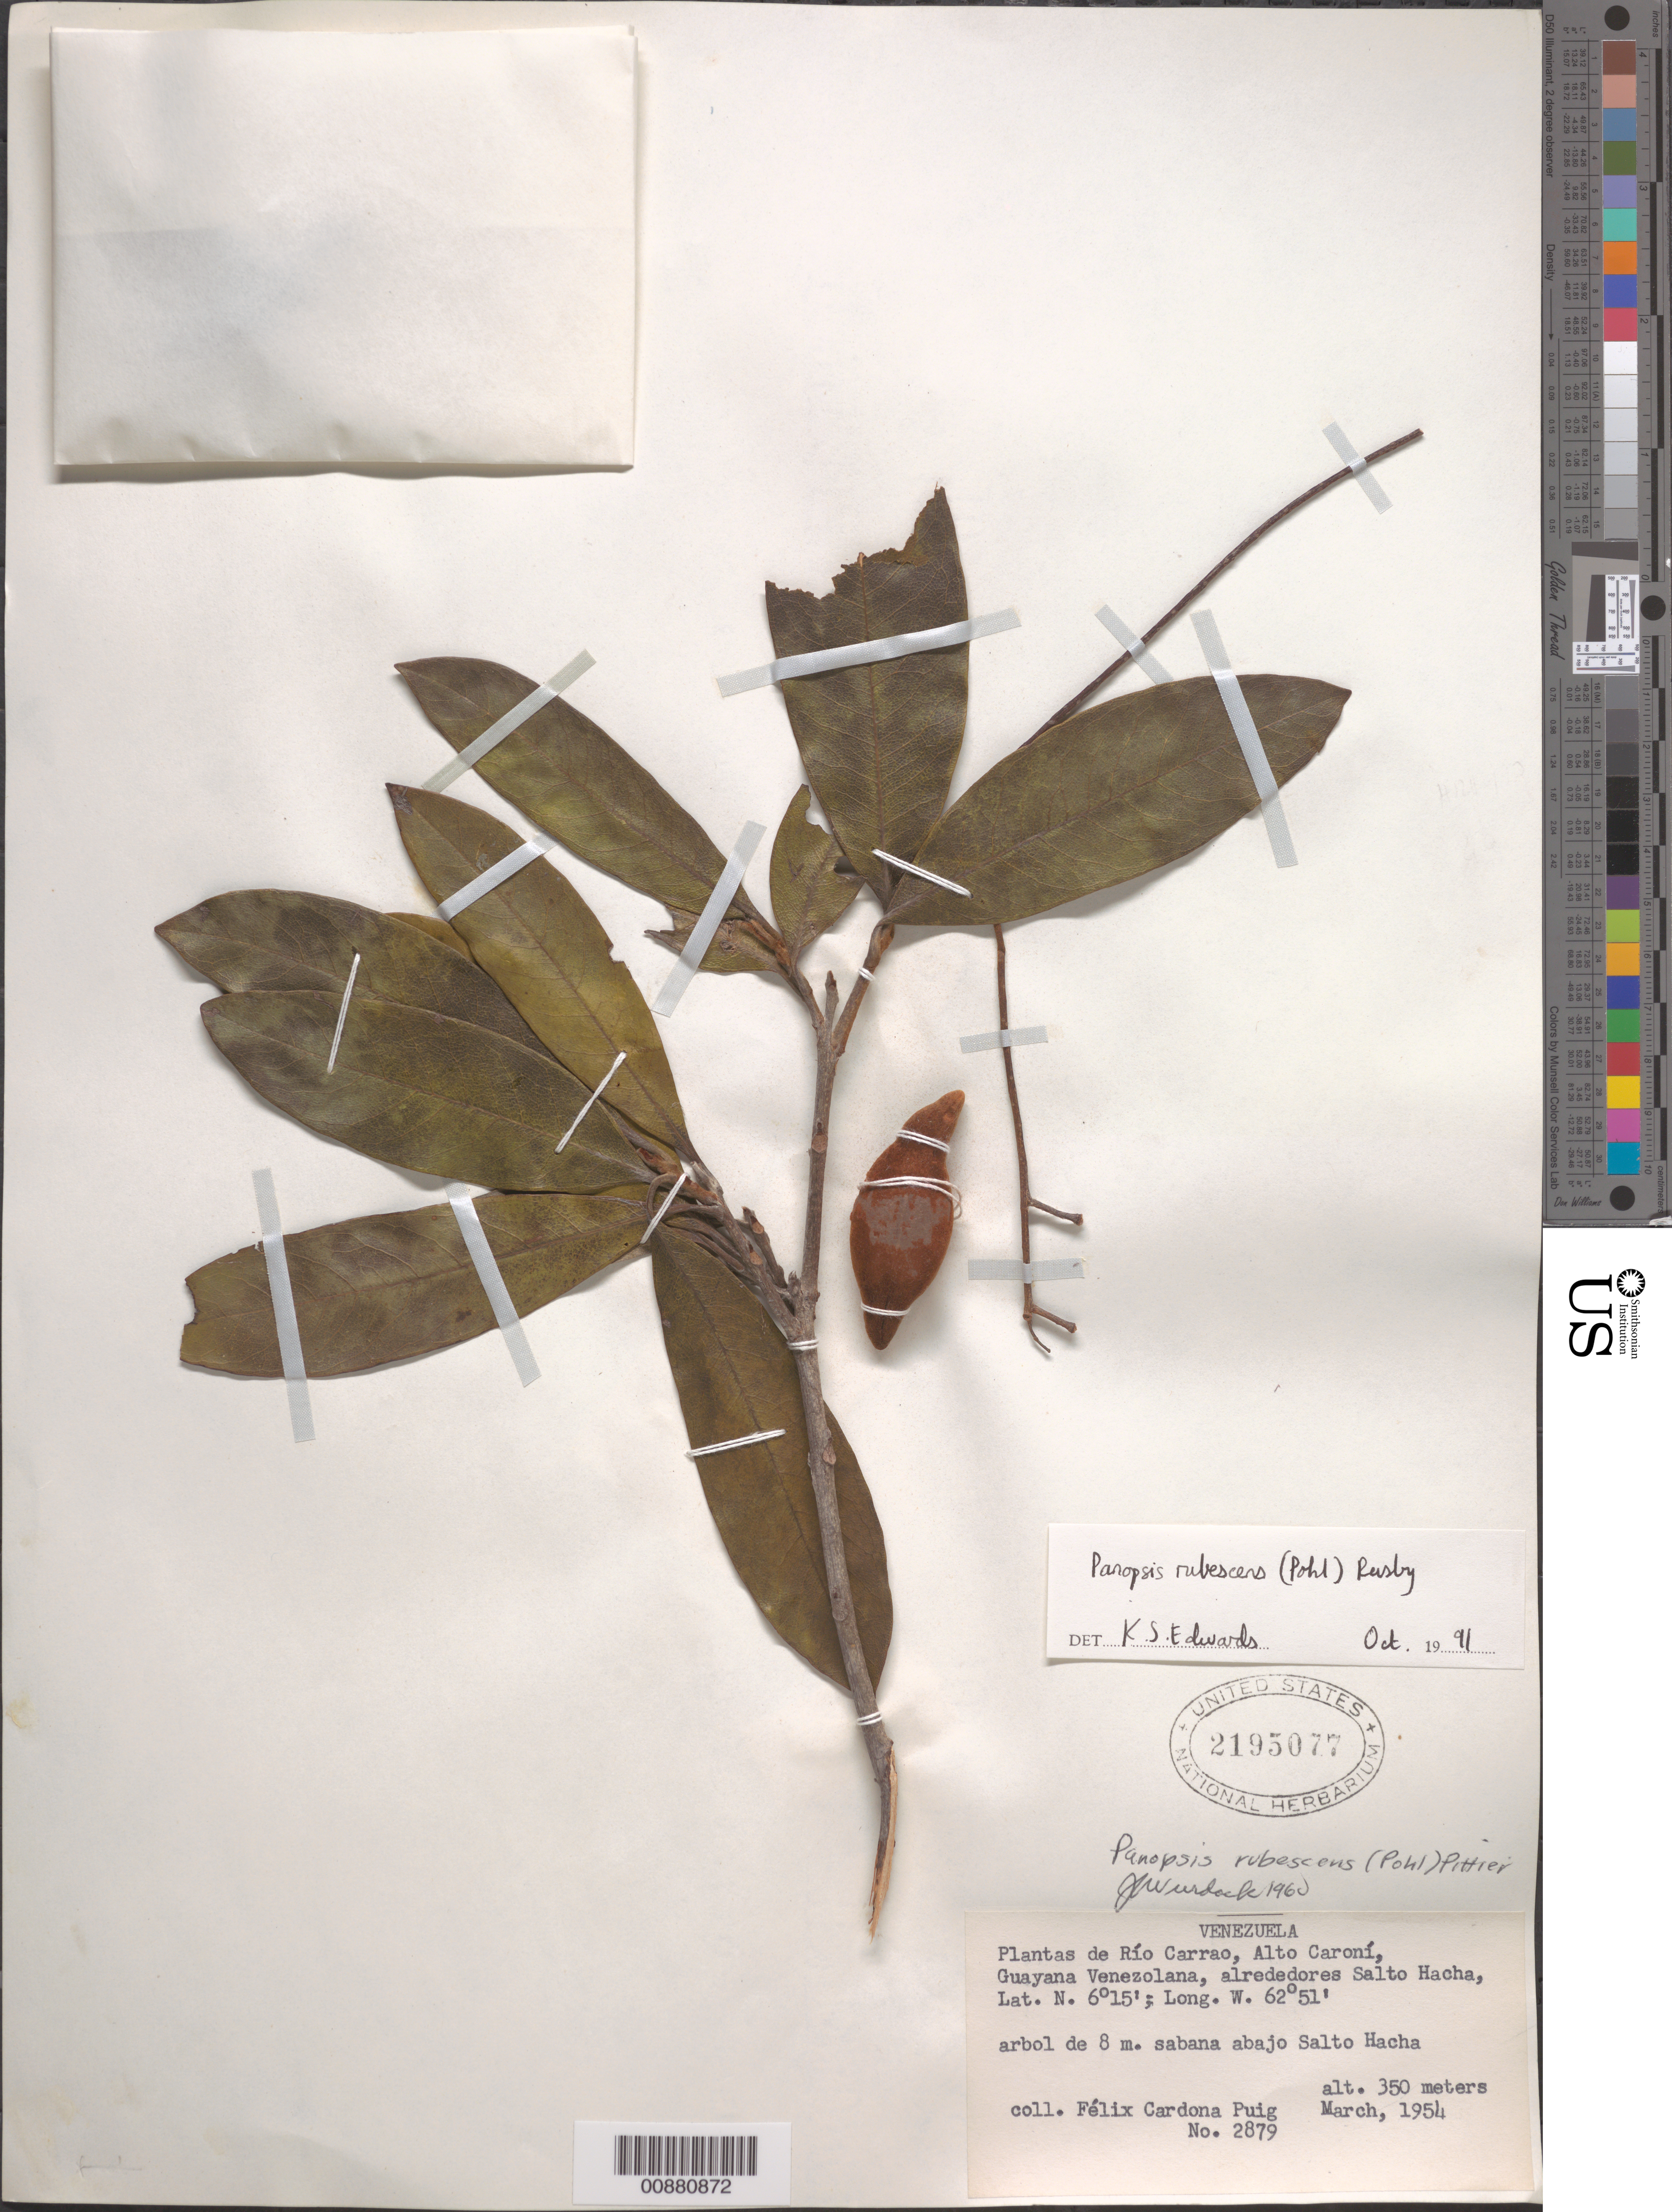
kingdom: Plantae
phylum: Tracheophyta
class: Magnoliopsida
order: Proteales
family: Proteaceae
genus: Panopsis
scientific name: Panopsis rubescens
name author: (Pohl) Pittier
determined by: Edwards, K. S.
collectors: F. Cardona Puig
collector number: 2879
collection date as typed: Mar-54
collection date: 1954-03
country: Venezuela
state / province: Bolívar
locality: Alto Río Caroni, Rio Carrao, Salto Hacha, Guayana Venezolana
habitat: Savanna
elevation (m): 350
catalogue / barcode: US 2195077